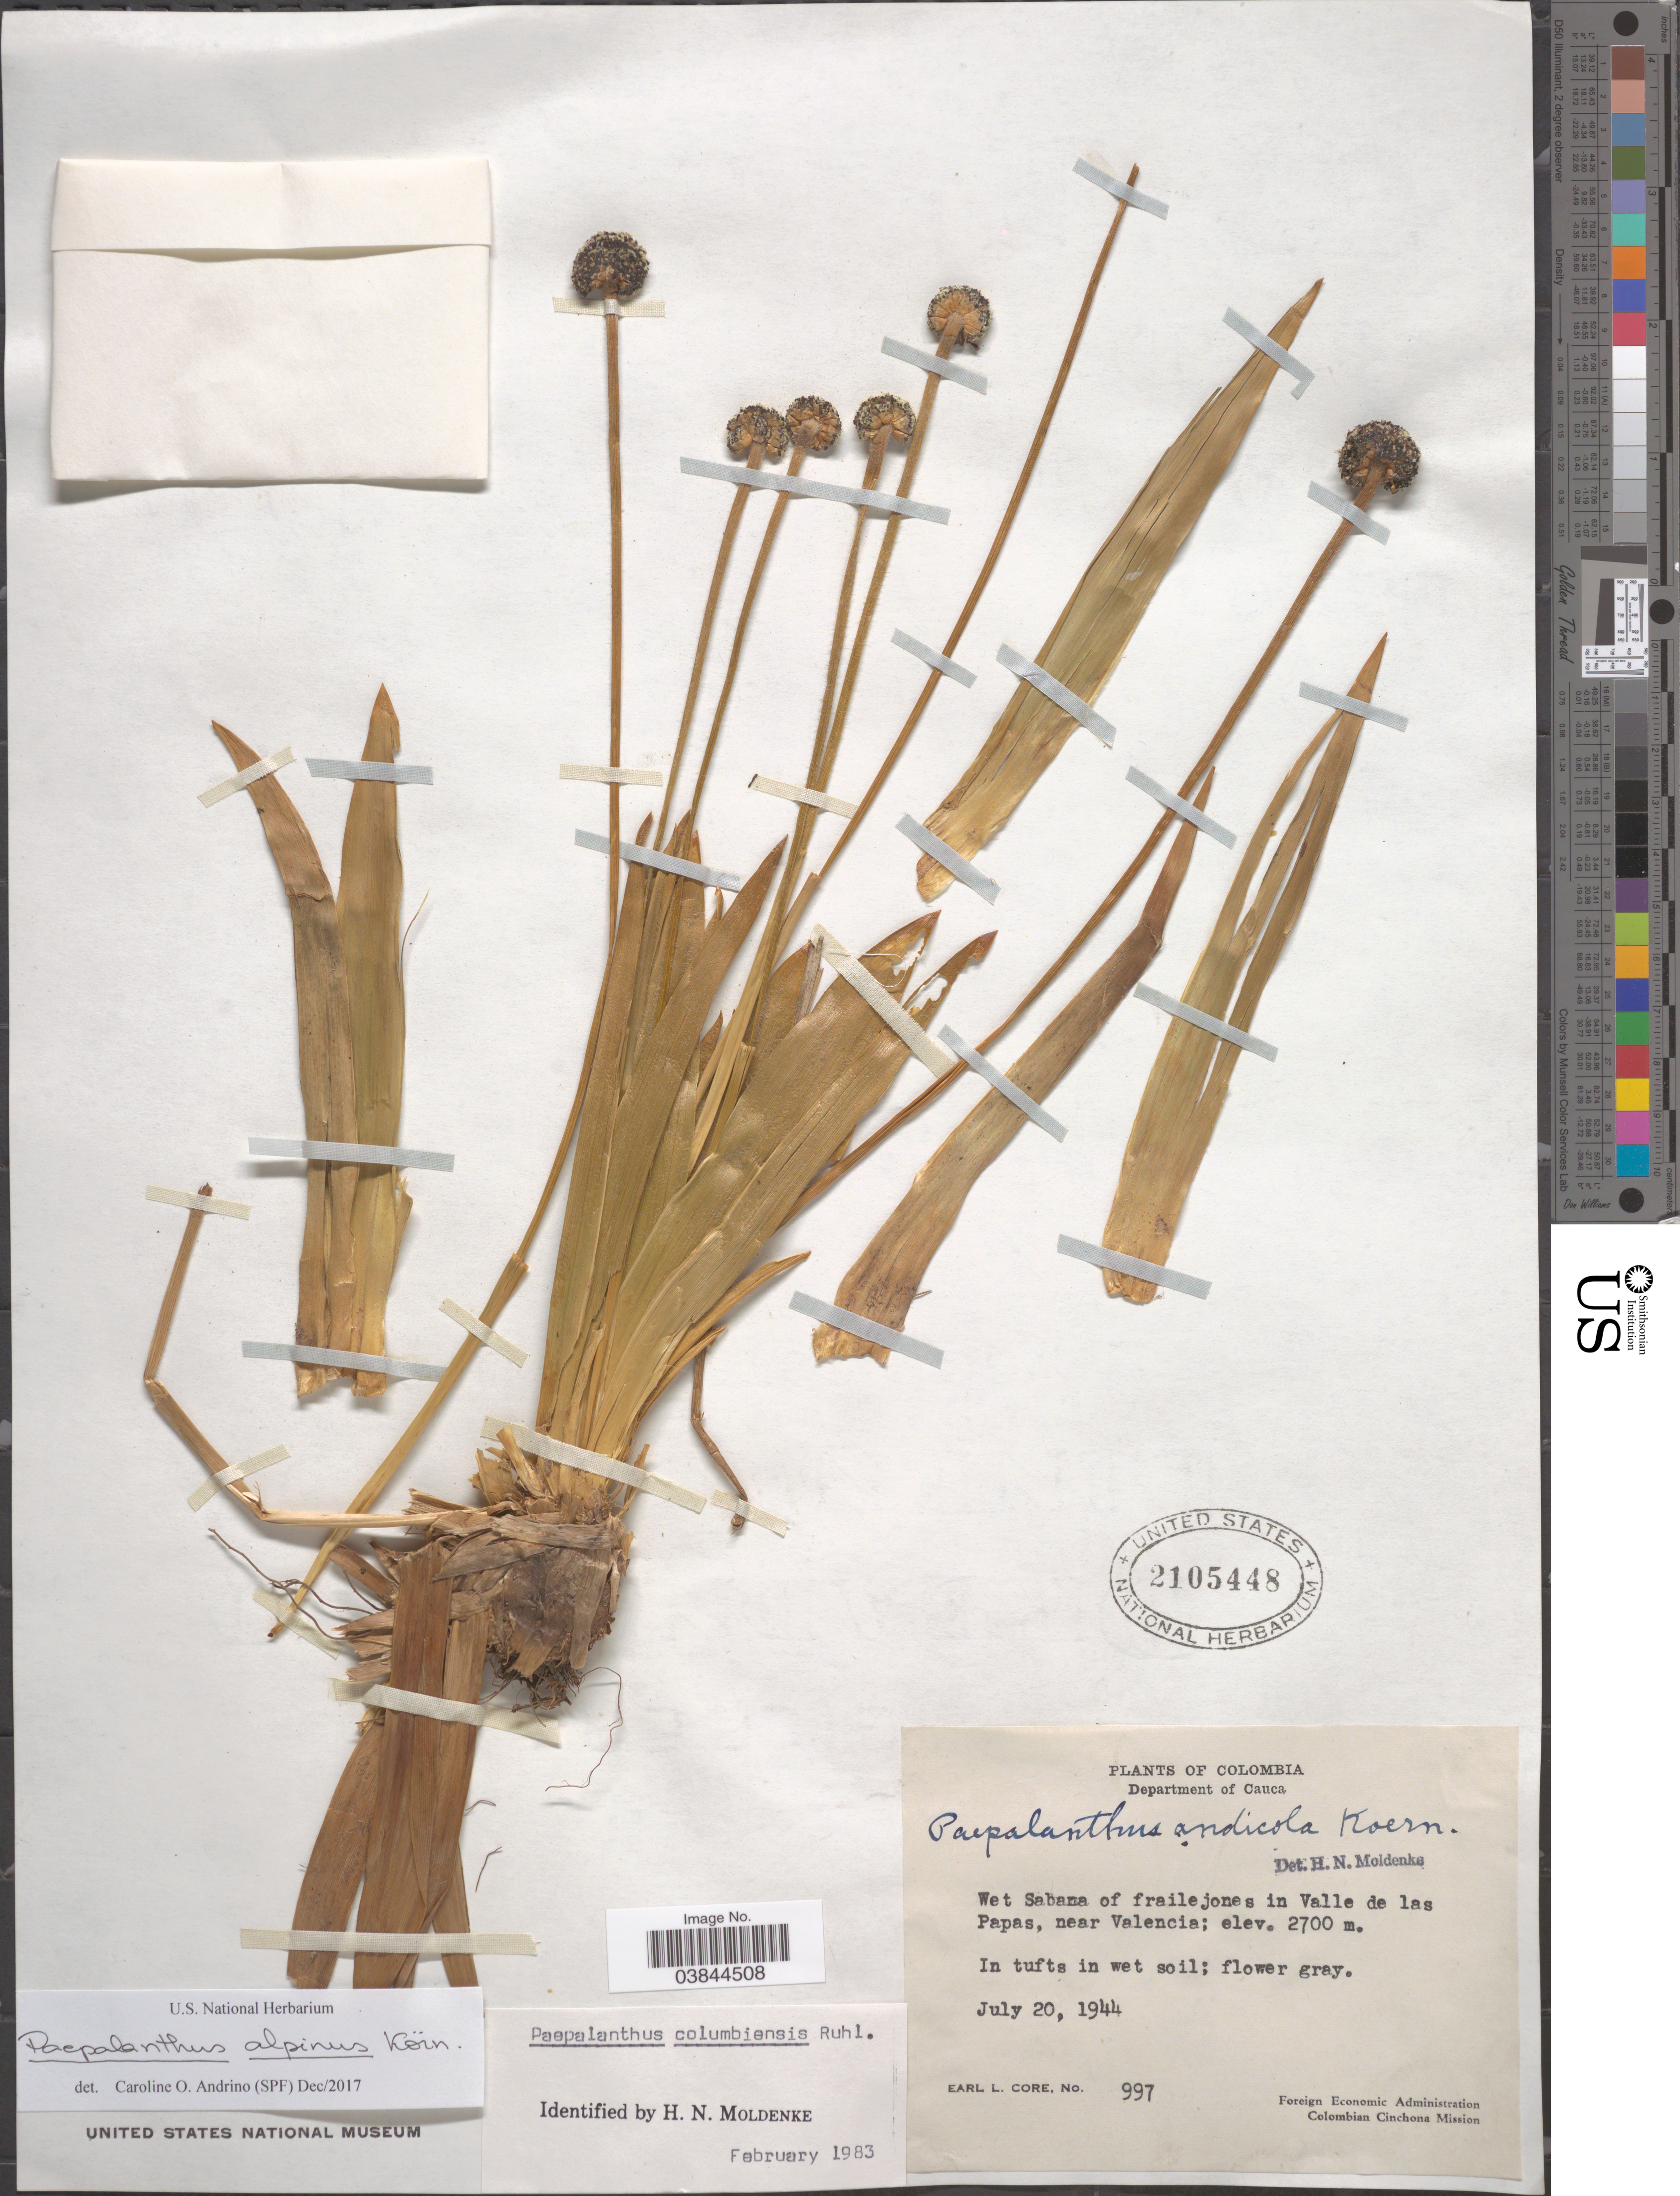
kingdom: Plantae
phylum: Tracheophyta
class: Liliopsida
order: Poales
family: Eriocaulaceae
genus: Paepalanthus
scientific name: Paepalanthus alpinus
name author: Körn.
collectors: E. L. Core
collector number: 997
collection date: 1944-07-20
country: Colombia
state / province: Cauca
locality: Department of Cauca. In Valle de las Papas, near Valencia.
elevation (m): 2700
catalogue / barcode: US 2105448